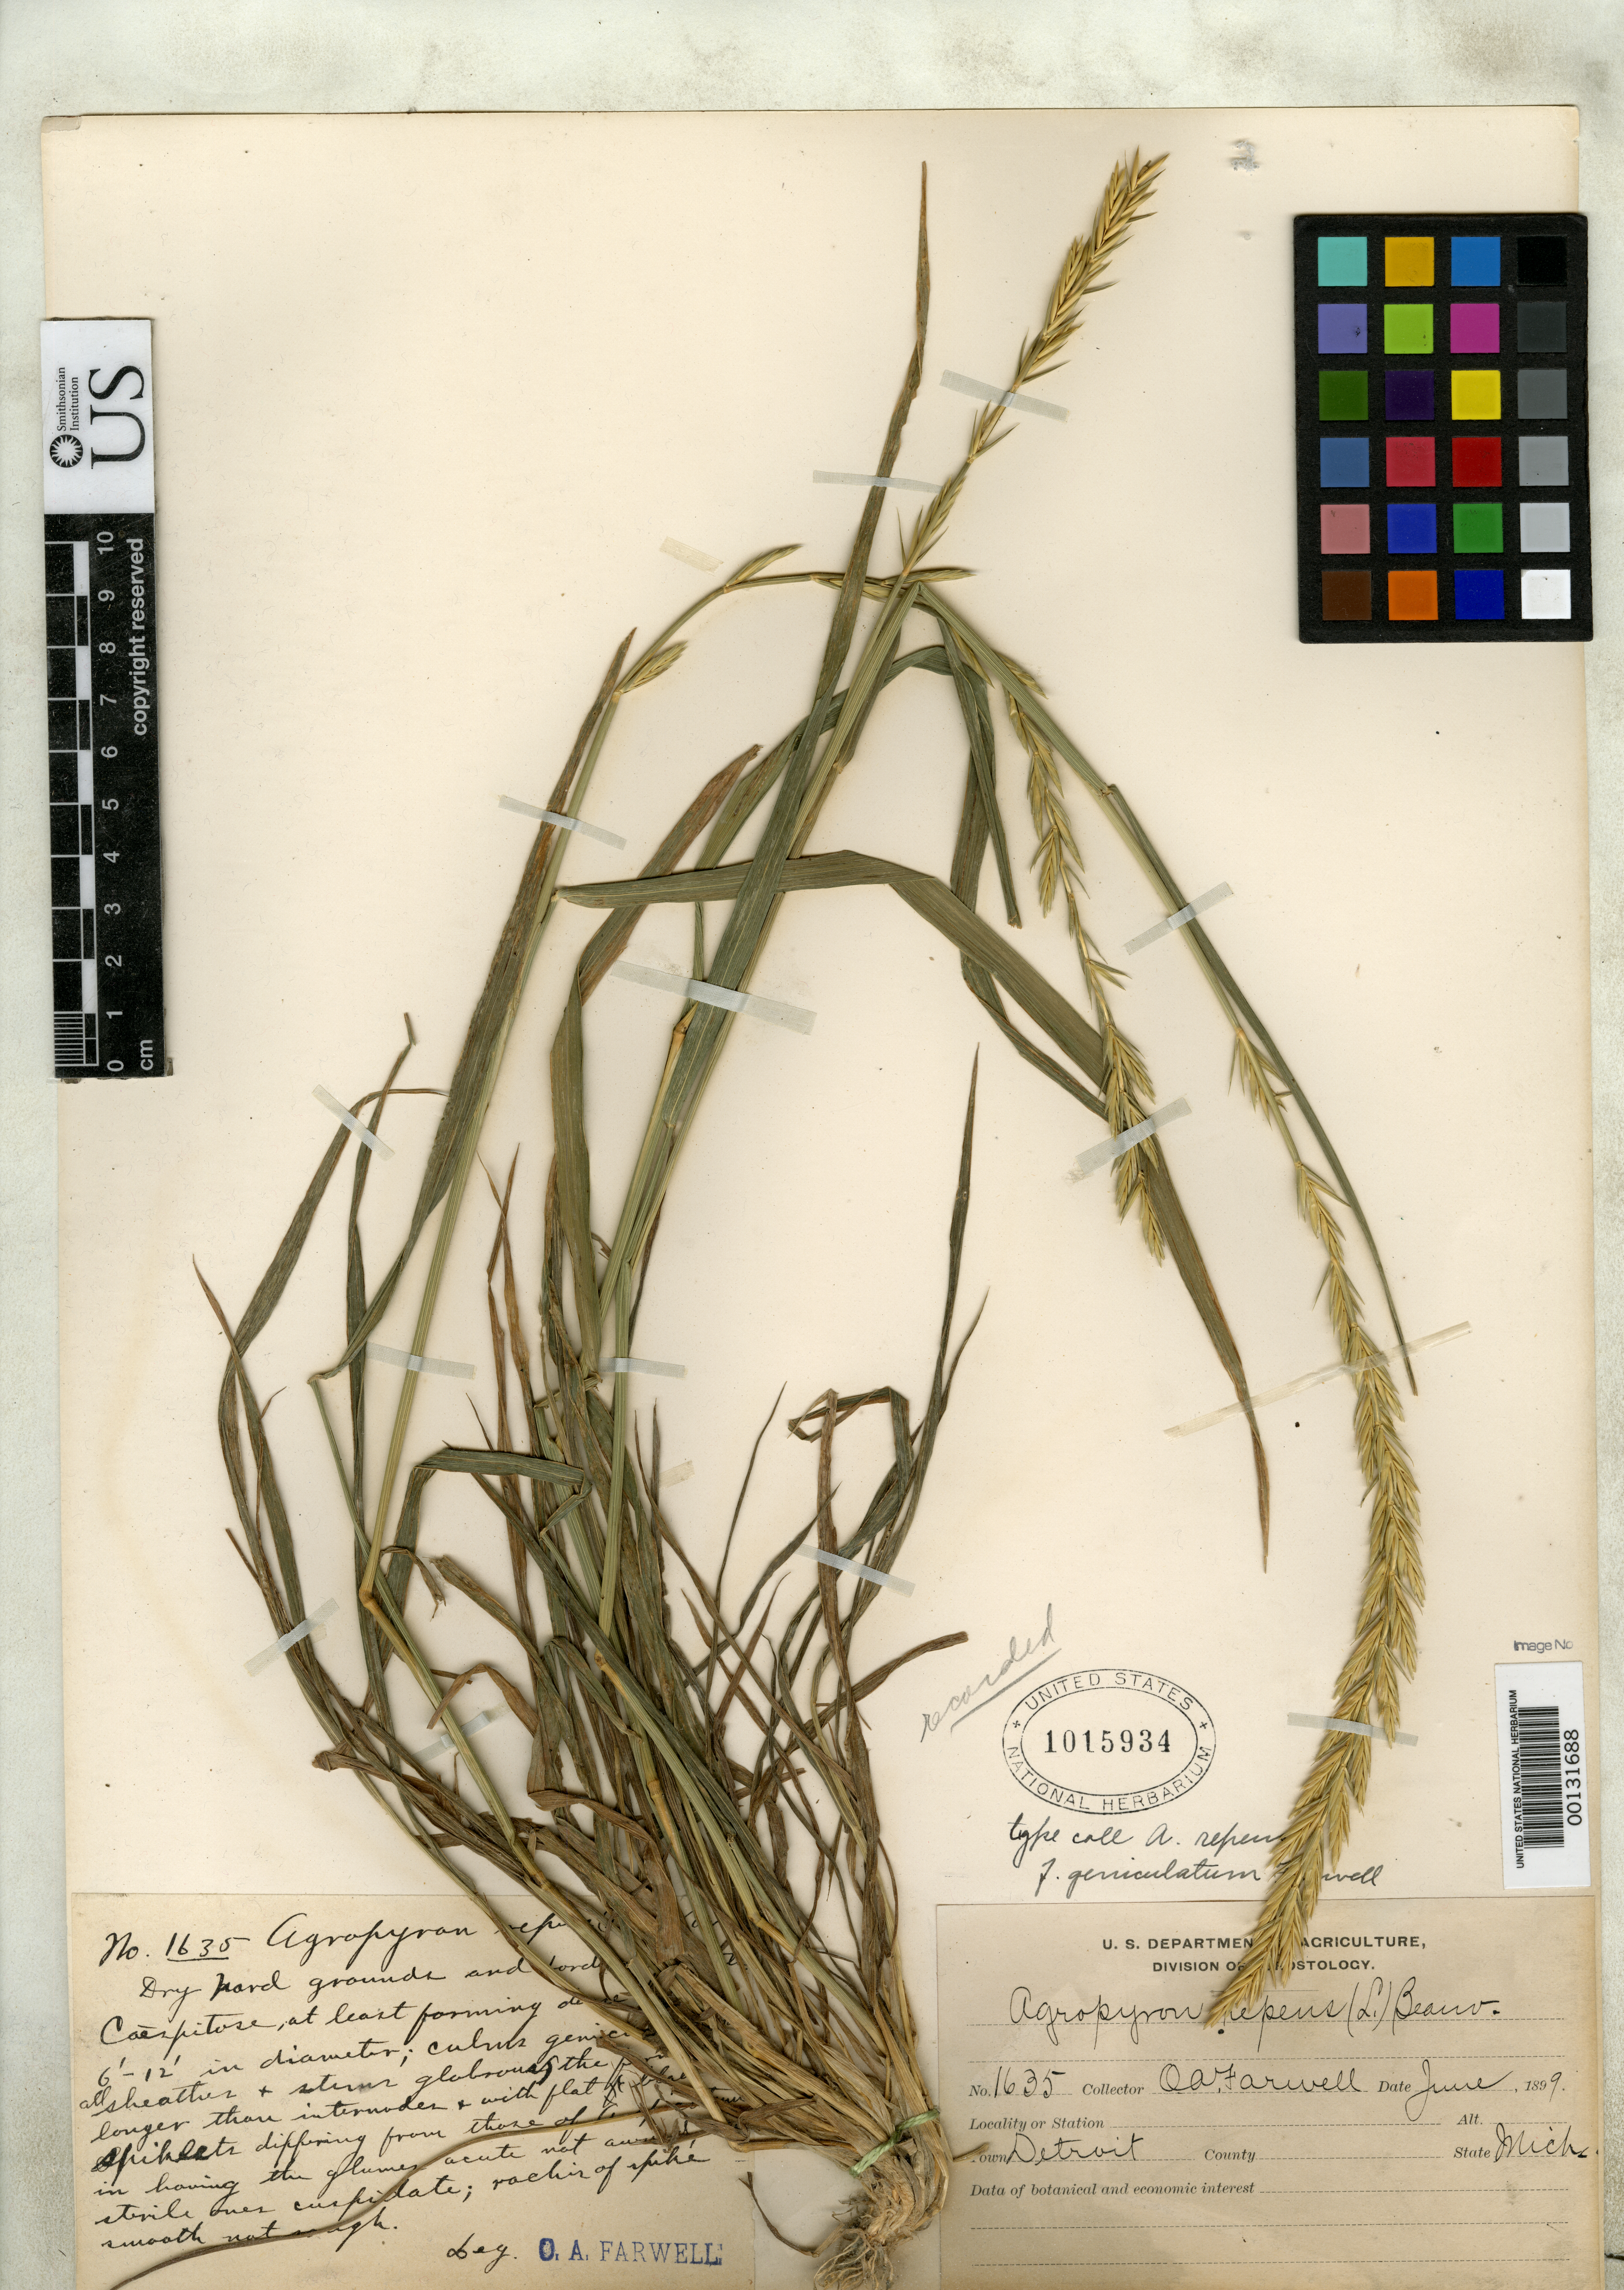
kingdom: Plantae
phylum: Tracheophyta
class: Liliopsida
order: Poales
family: Poaceae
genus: Agropyron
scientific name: Agropyron repens f. geniculatum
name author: Farw.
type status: Holotype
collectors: O. Farwell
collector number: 1635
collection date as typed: Jun 1899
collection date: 1899-06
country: United States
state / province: Michigan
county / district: Wayne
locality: Detroit.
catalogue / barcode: US 1015934